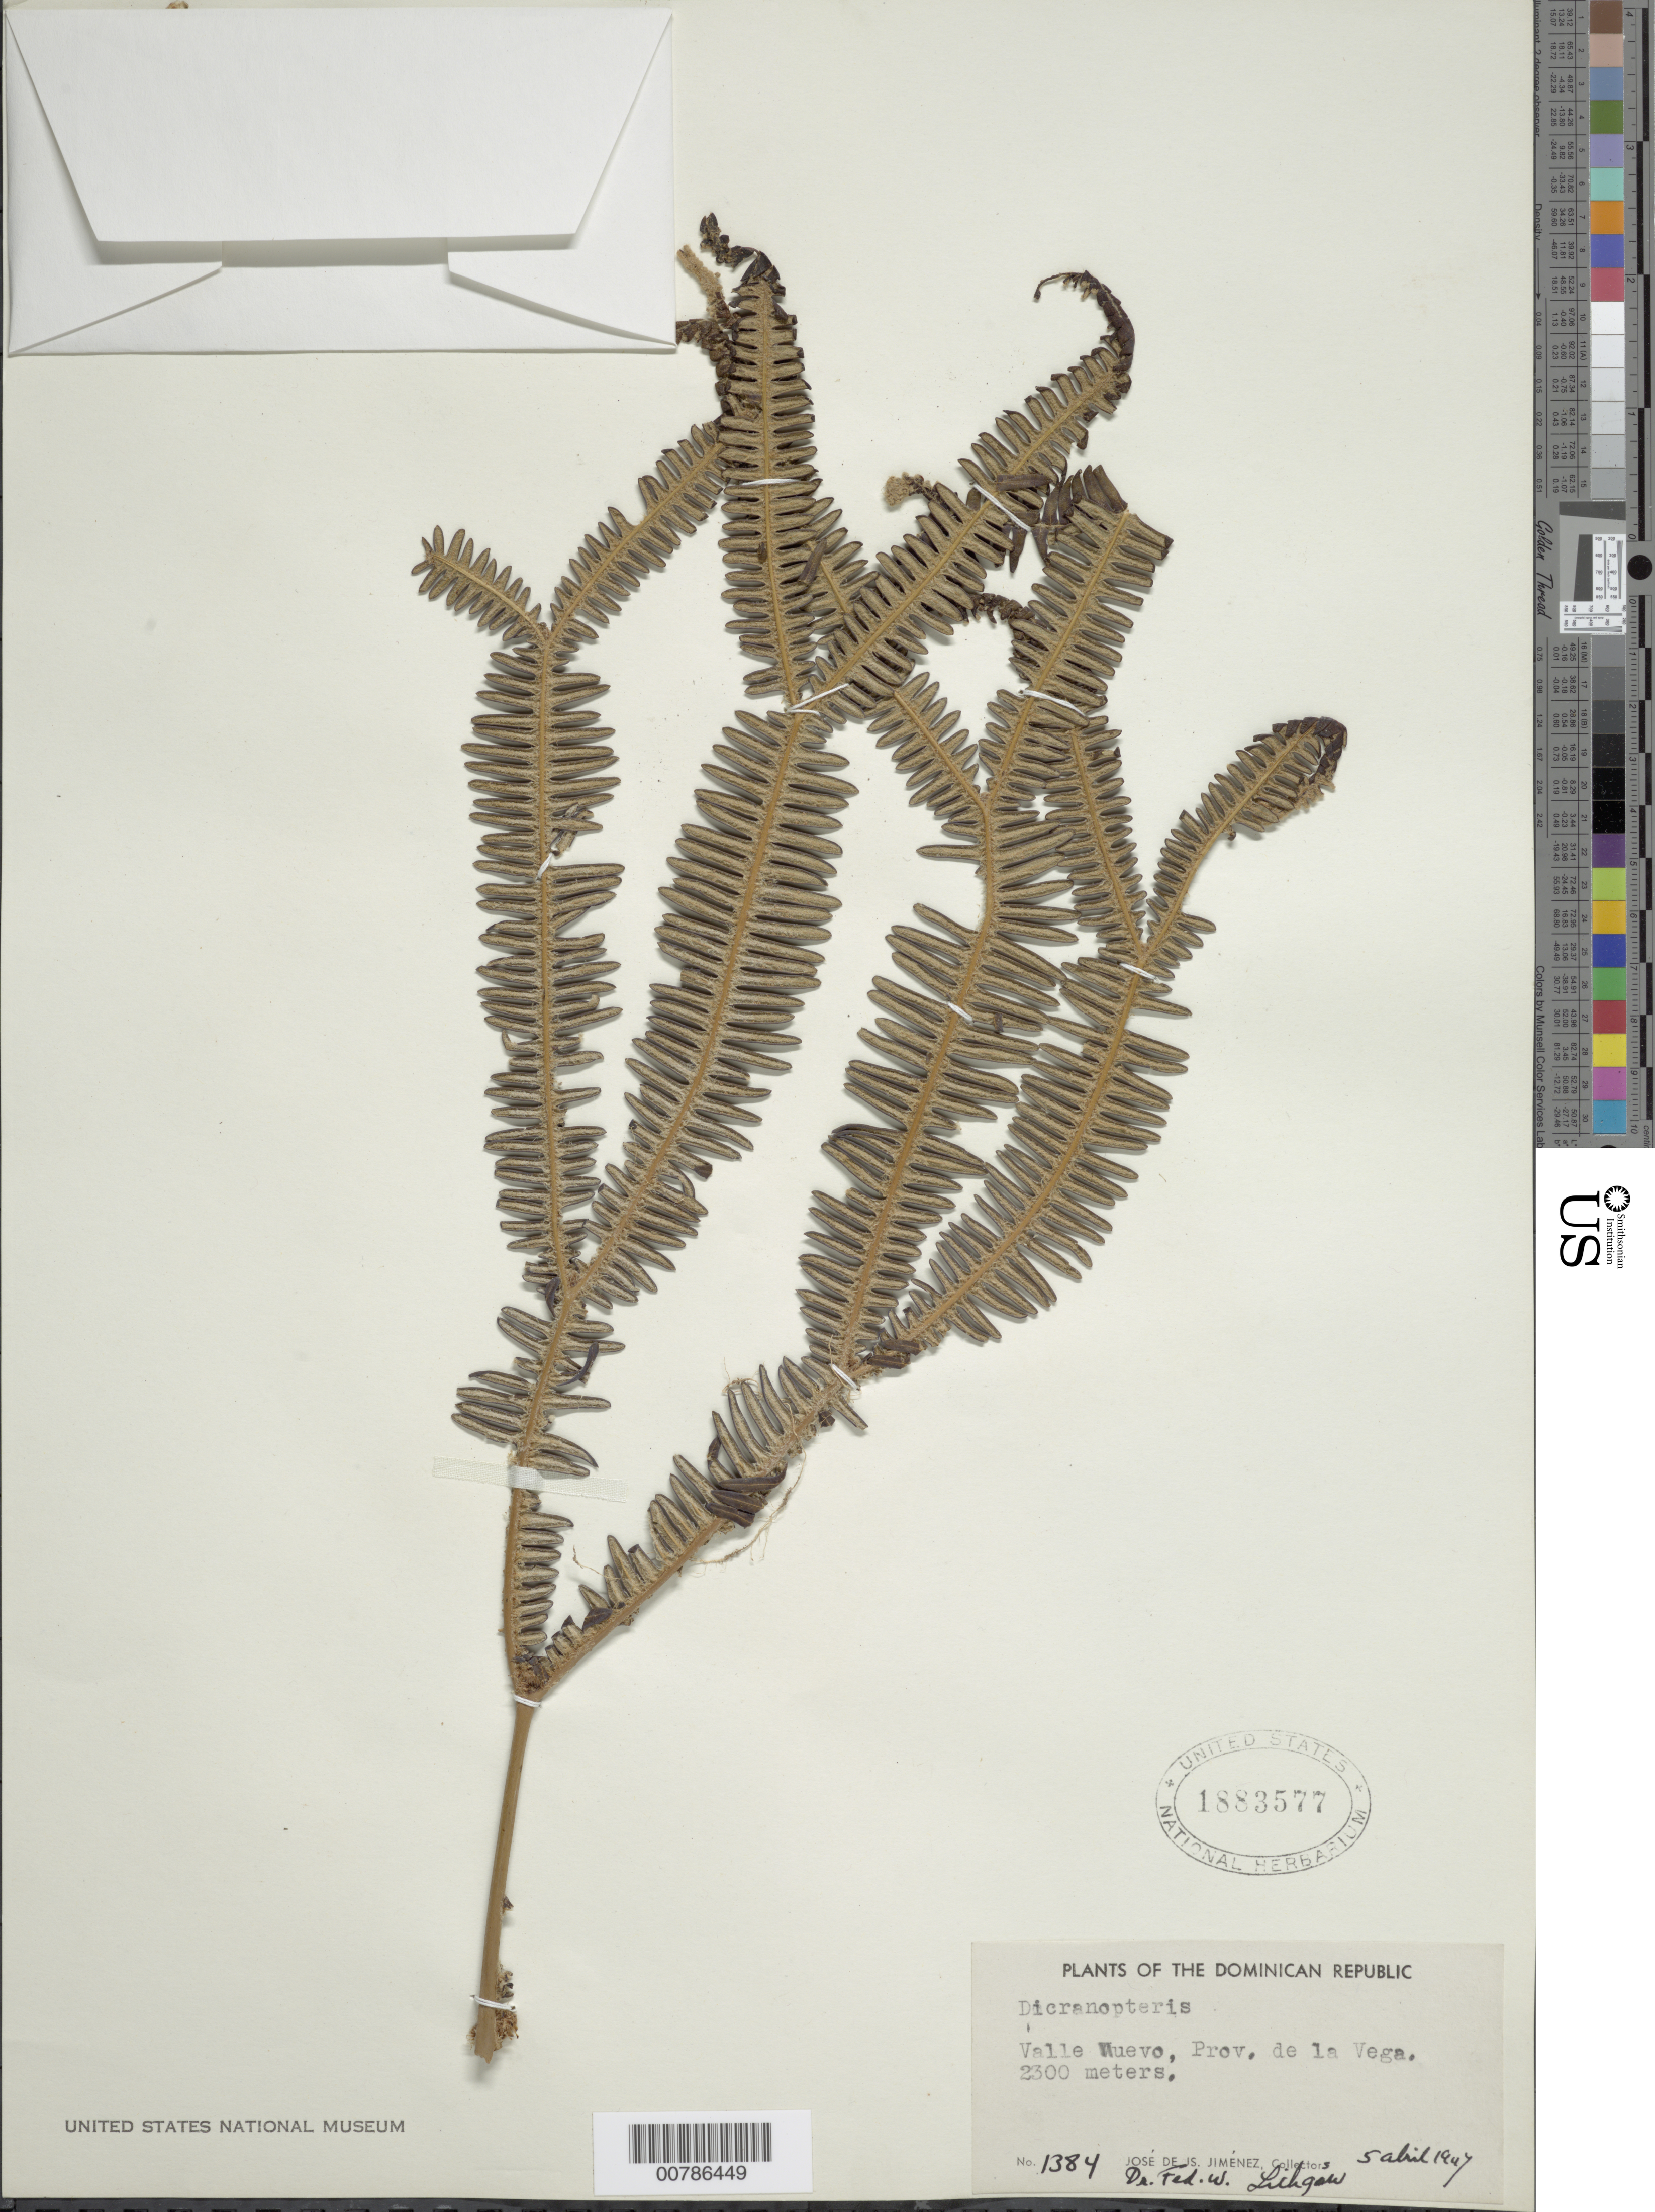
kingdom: Plantae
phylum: Tracheophyta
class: Polypodiopsida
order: Gleicheniales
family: Gleicheniaceae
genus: Sticherus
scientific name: Sticherus albus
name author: J. Gonzales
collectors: J. J. Jiménez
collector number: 1384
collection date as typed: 05 Apr 1947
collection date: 1947-04-05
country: Dominican Republic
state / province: La Vega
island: Hispaniola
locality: Valle Nuevo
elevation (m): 2300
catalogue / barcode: US 1883577